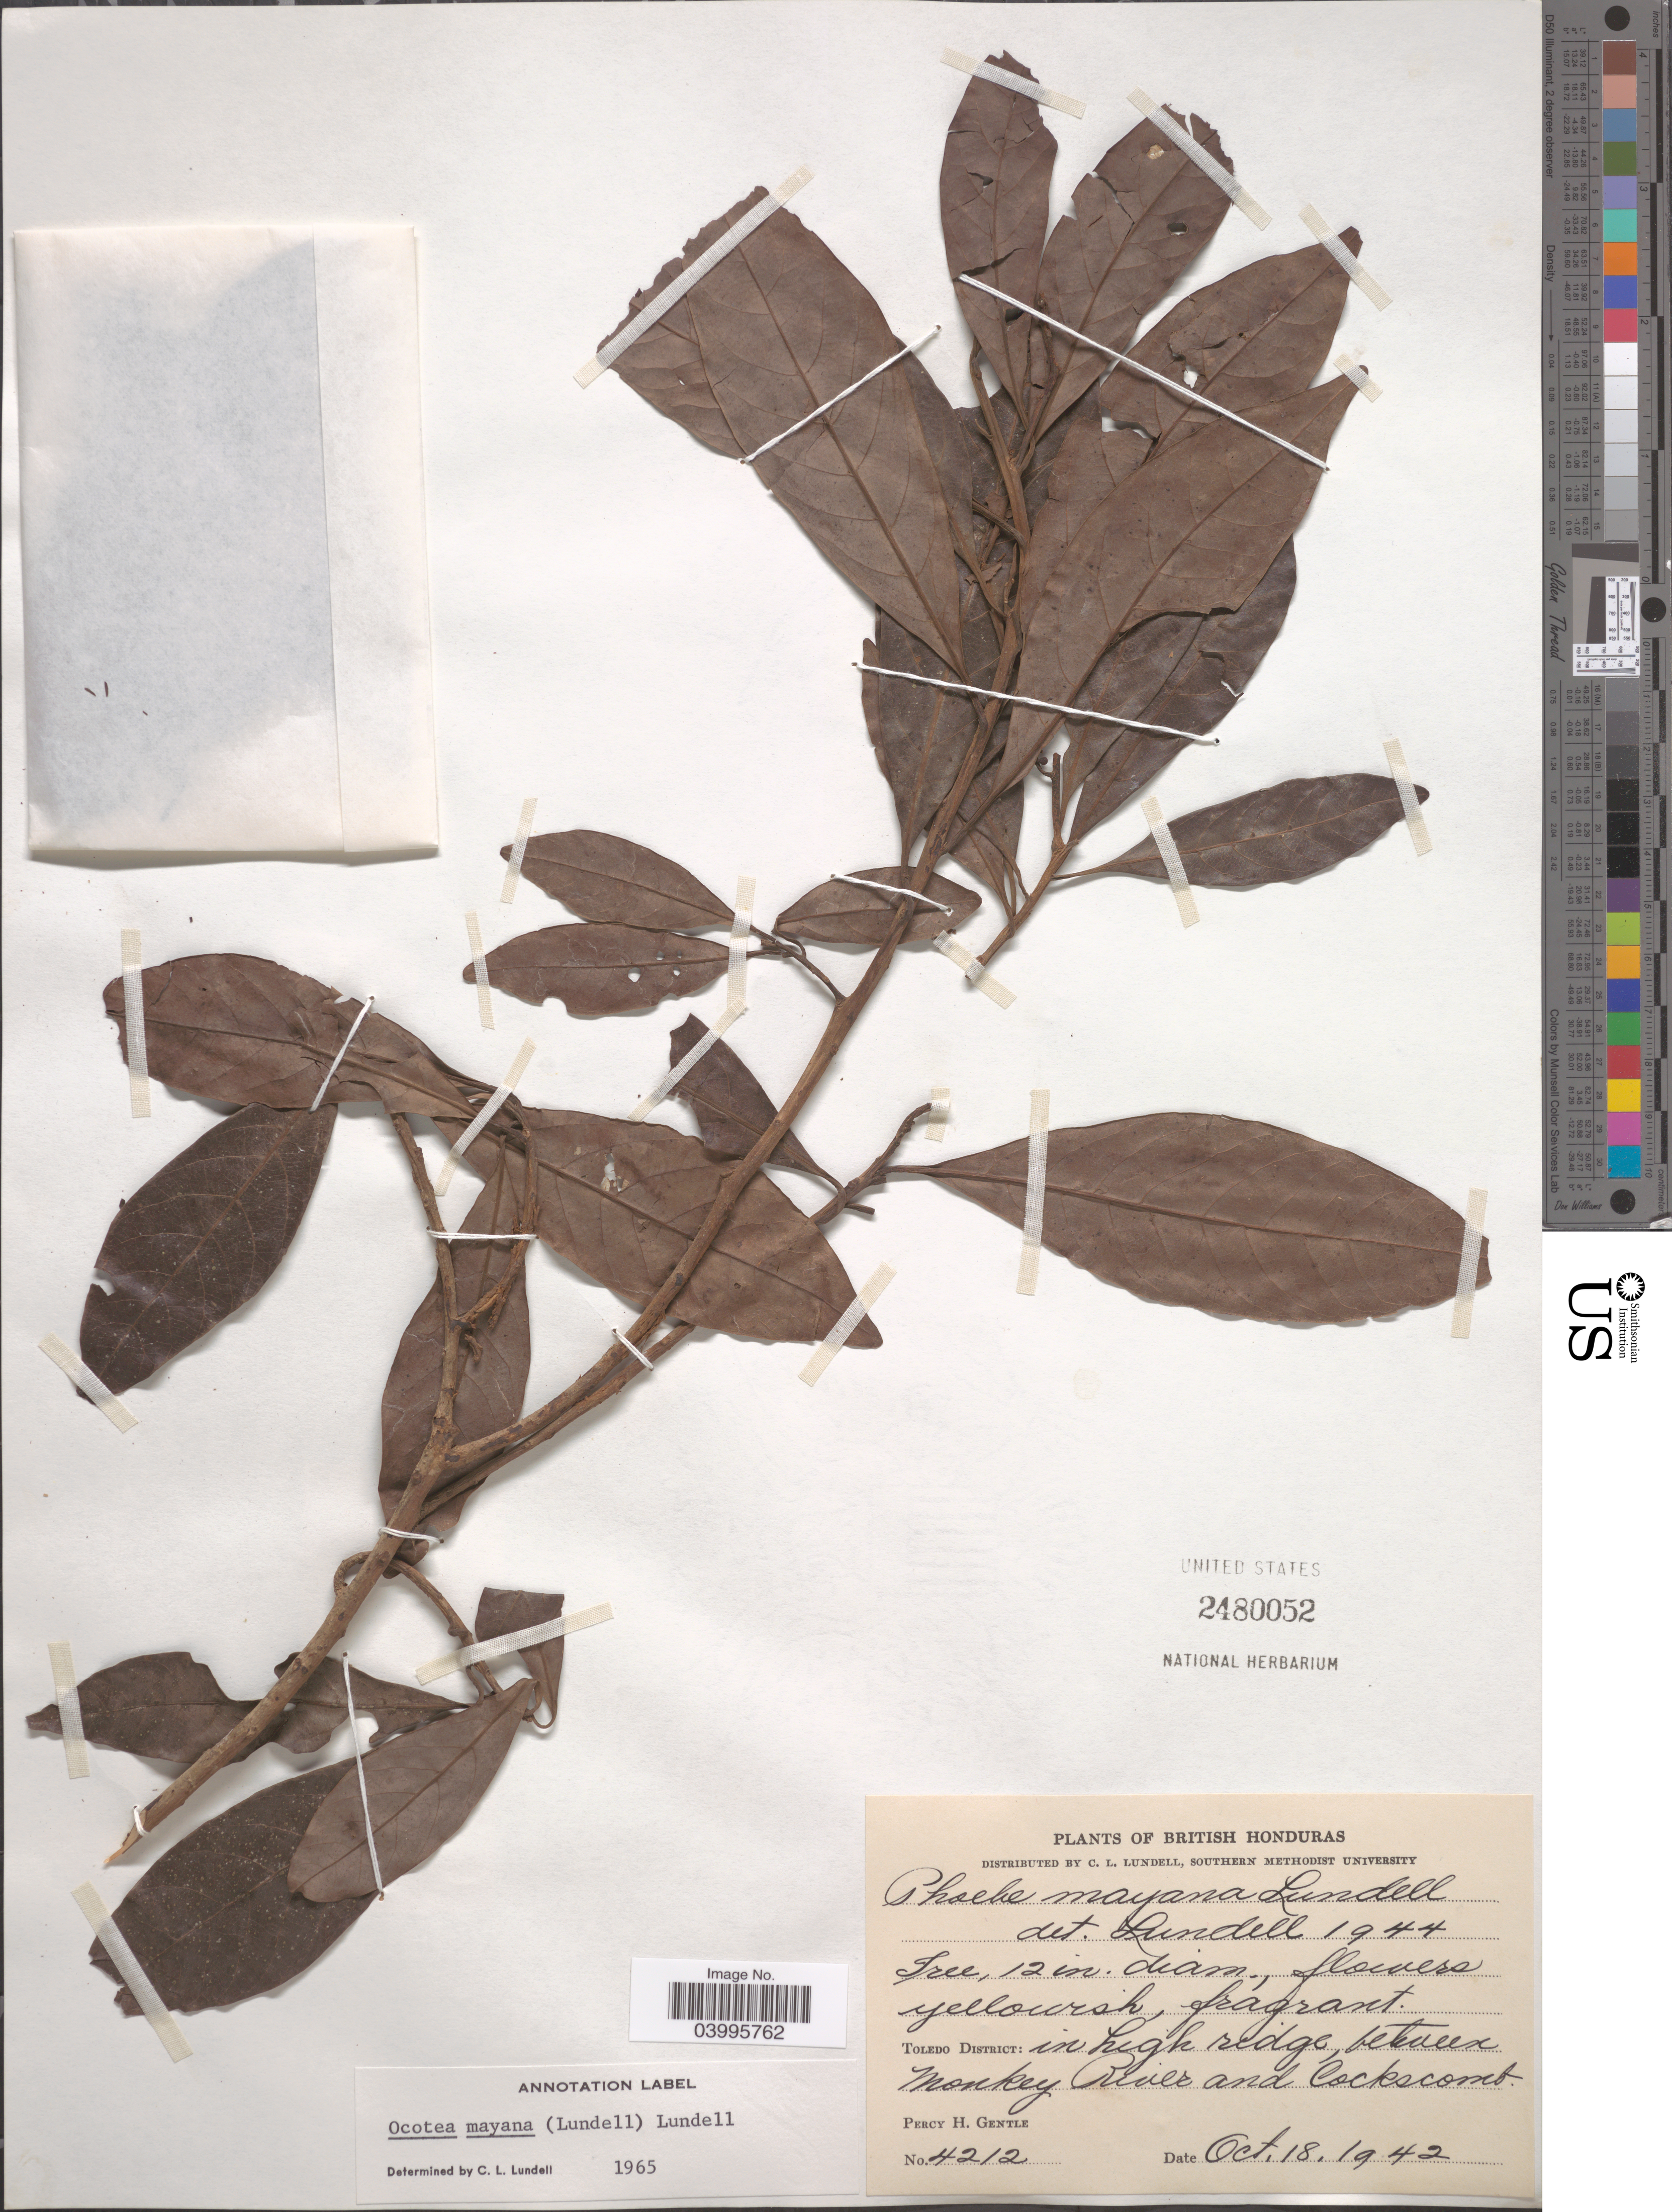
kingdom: Plantae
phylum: Tracheophyta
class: Magnoliopsida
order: Laurales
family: Lauraceae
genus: Ocotea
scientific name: Ocotea mayana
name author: (Lundell) Lundell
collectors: P. H. Gentle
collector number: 4212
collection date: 1942-10-18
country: Belize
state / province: Toledo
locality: British Honduras. Toledo District: in high ridge between Monkey River and Cockscomb.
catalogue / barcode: US 2480052